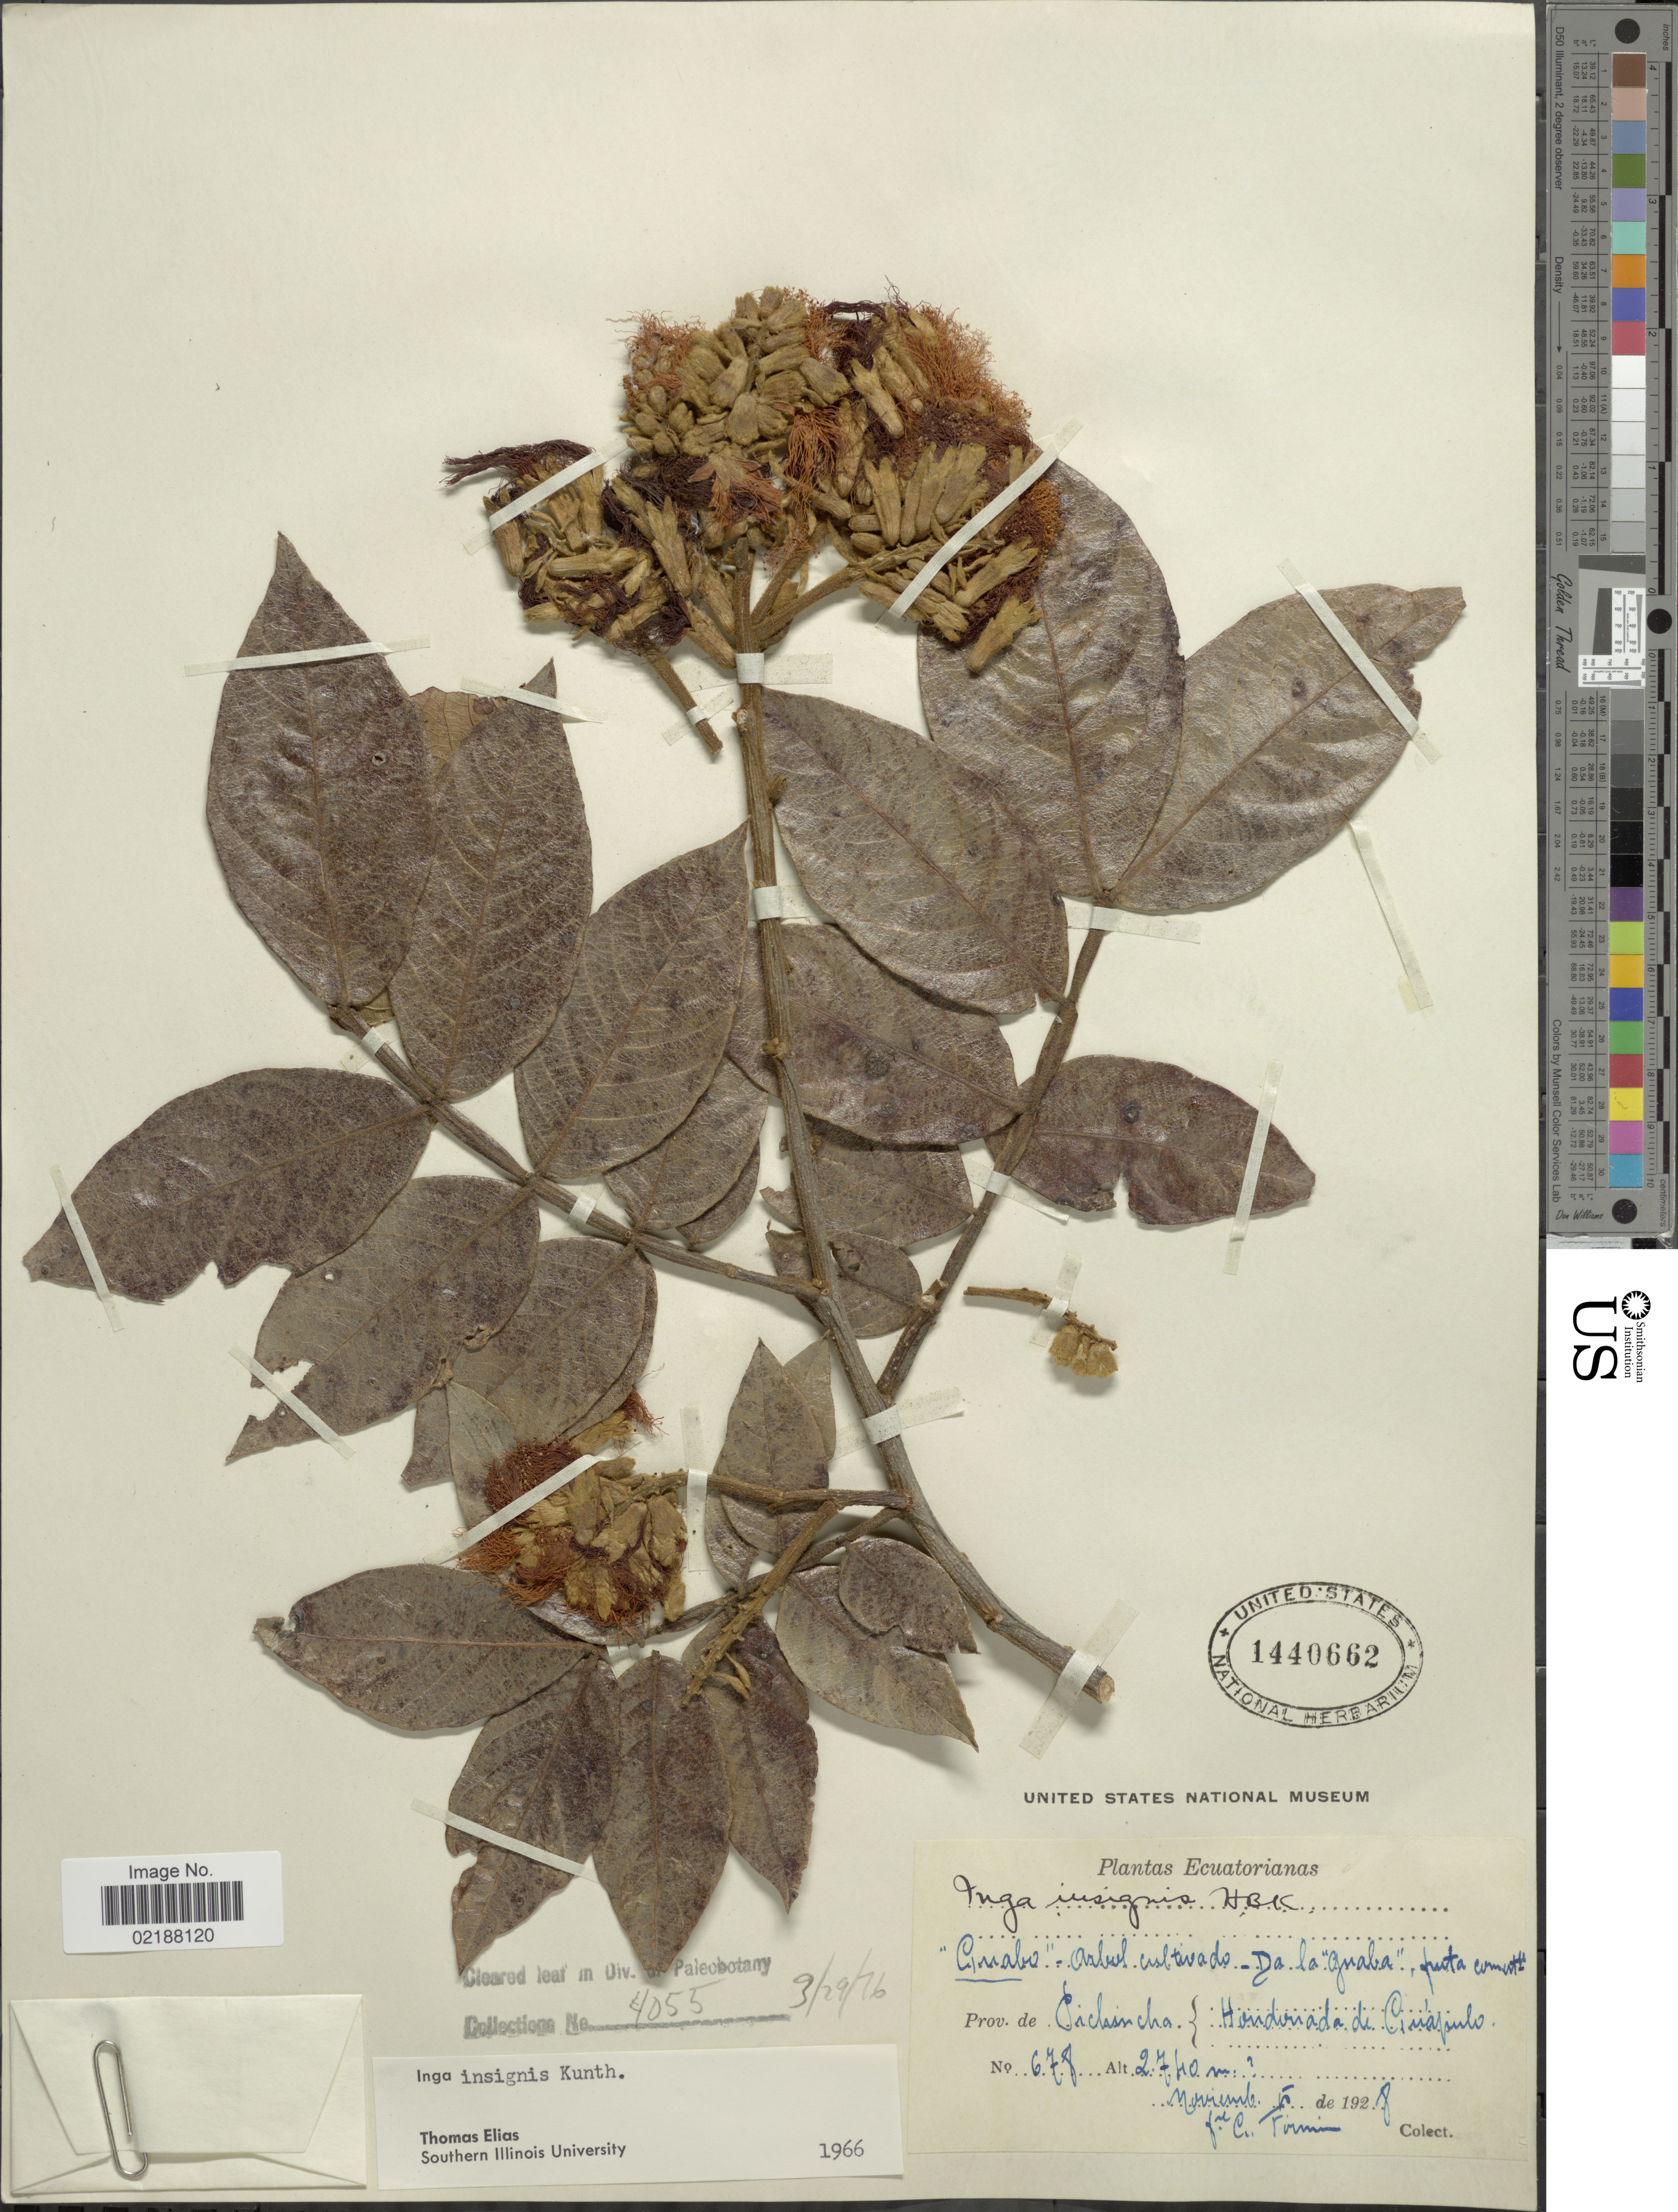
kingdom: Plantae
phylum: Tracheophyta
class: Magnoliopsida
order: Fabales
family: Fabaceae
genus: Inga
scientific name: Inga insignis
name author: Kunth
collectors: F. Firmin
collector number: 678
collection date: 1928-11-05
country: Ecuador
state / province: Pichincha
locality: Prov. de Pichincha. Hondonada de Guápulo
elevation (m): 2740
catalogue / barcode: US 1440662